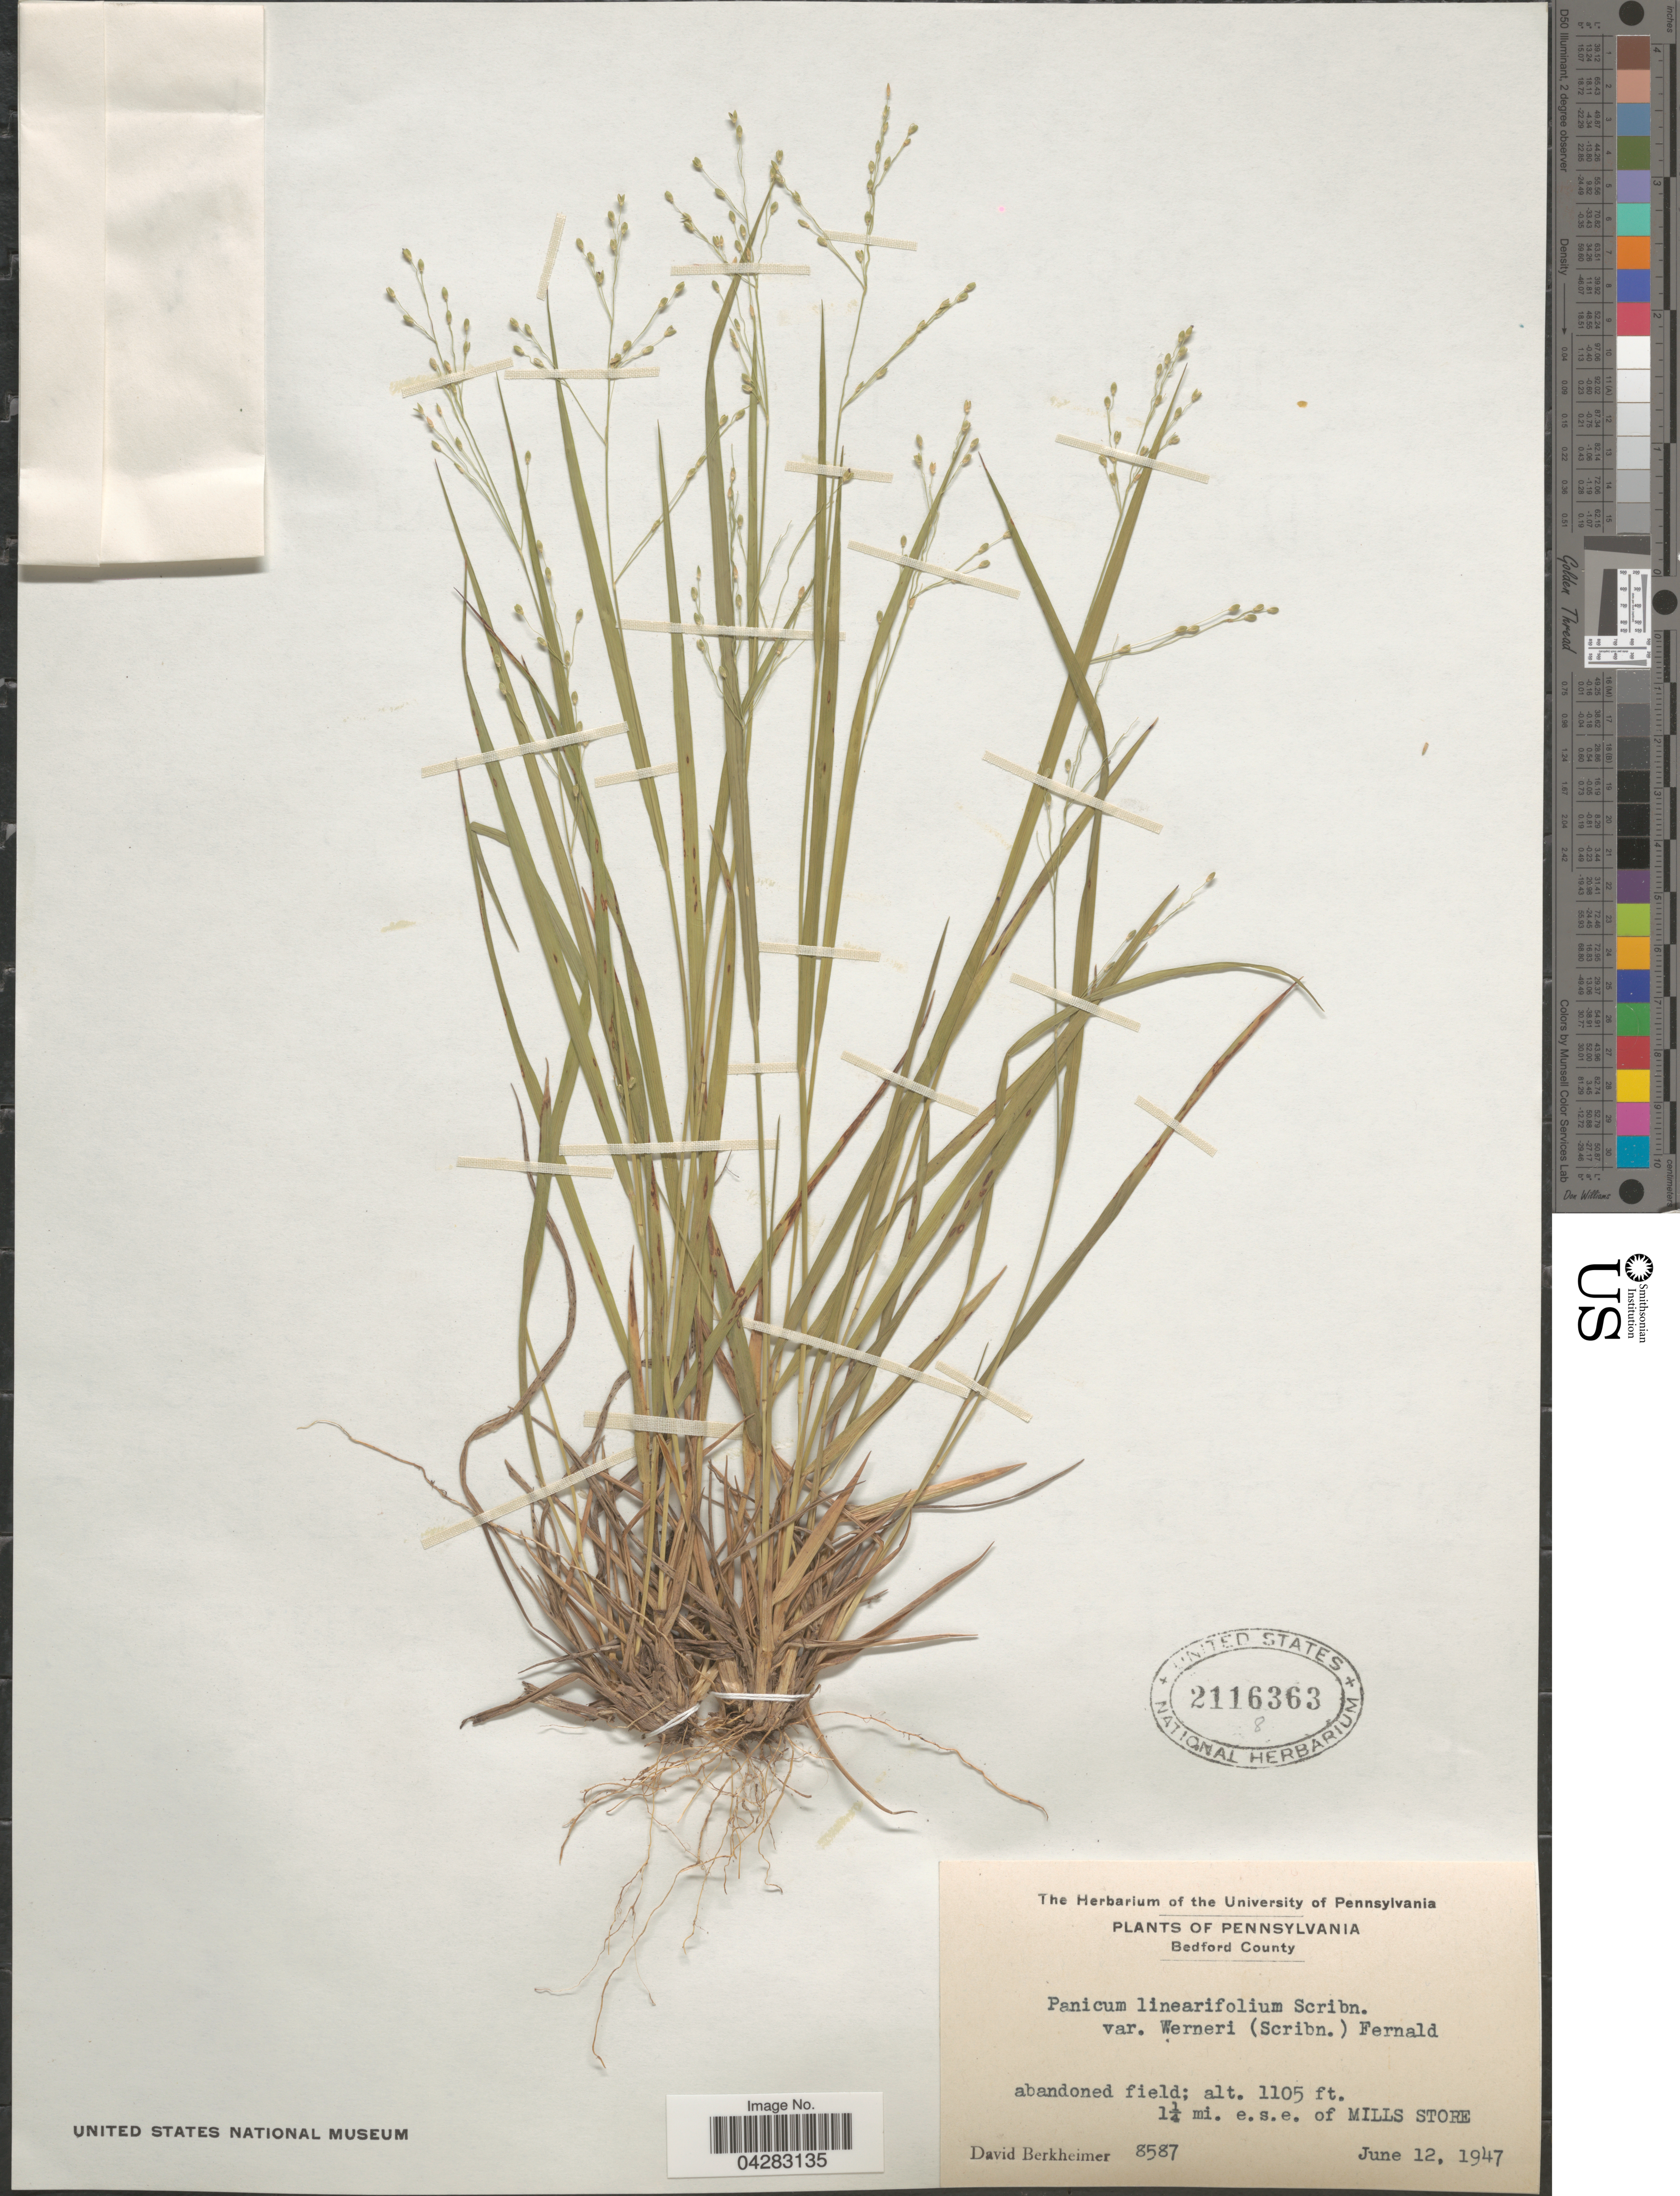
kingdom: Plantae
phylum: Tracheophyta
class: Liliopsida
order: Poales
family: Poaceae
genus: Dichanthelium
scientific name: Dichanthelium linearifolium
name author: (Scribn.) Gould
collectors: D. Berkheimer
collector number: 8587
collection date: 1947-06-12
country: United States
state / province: Pennsylvania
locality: Bedford County. Abandoned field. 1¼ mi. e.s.e. of Mills Store.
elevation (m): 337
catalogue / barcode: US 2116363